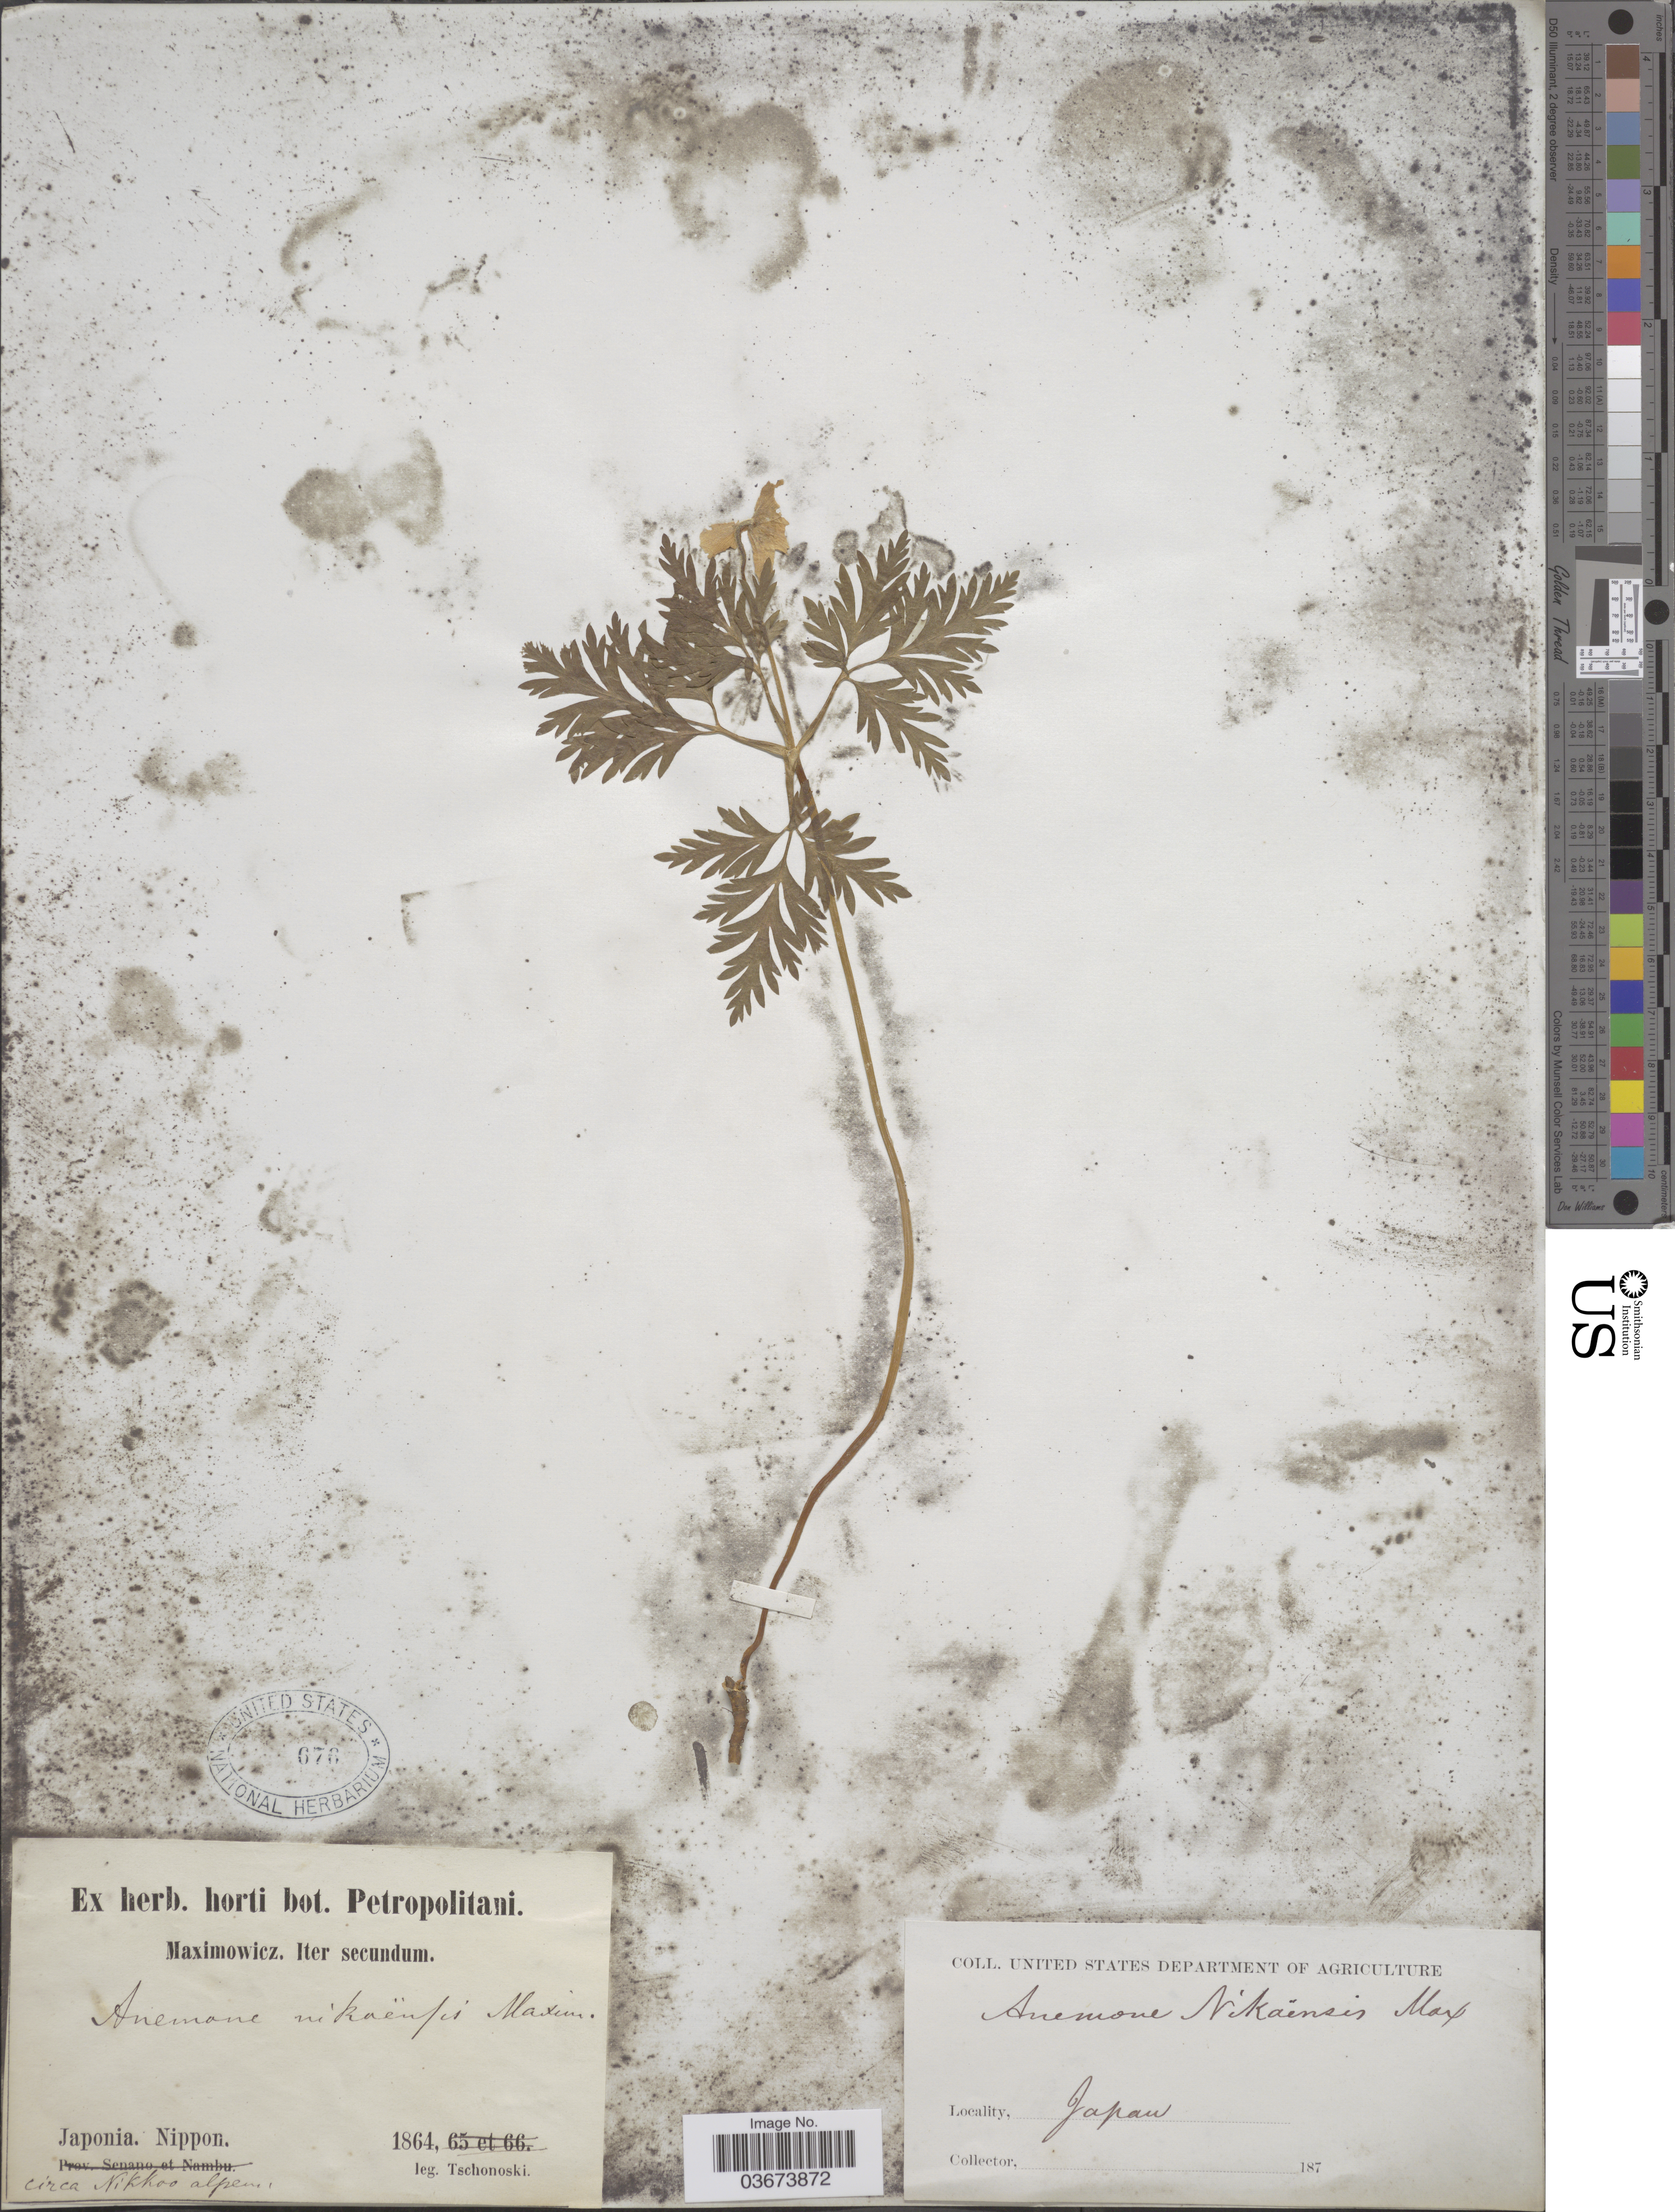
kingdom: Plantae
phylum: Tracheophyta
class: Magnoliopsida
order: Ranunculales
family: Ranunculaceae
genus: Anemone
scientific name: Anemone nikoensis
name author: Maxim.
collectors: -. Tschonoski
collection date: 1864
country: Japan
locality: Japonia. Nippon. Circa Nikkoo alpen.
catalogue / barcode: US 676